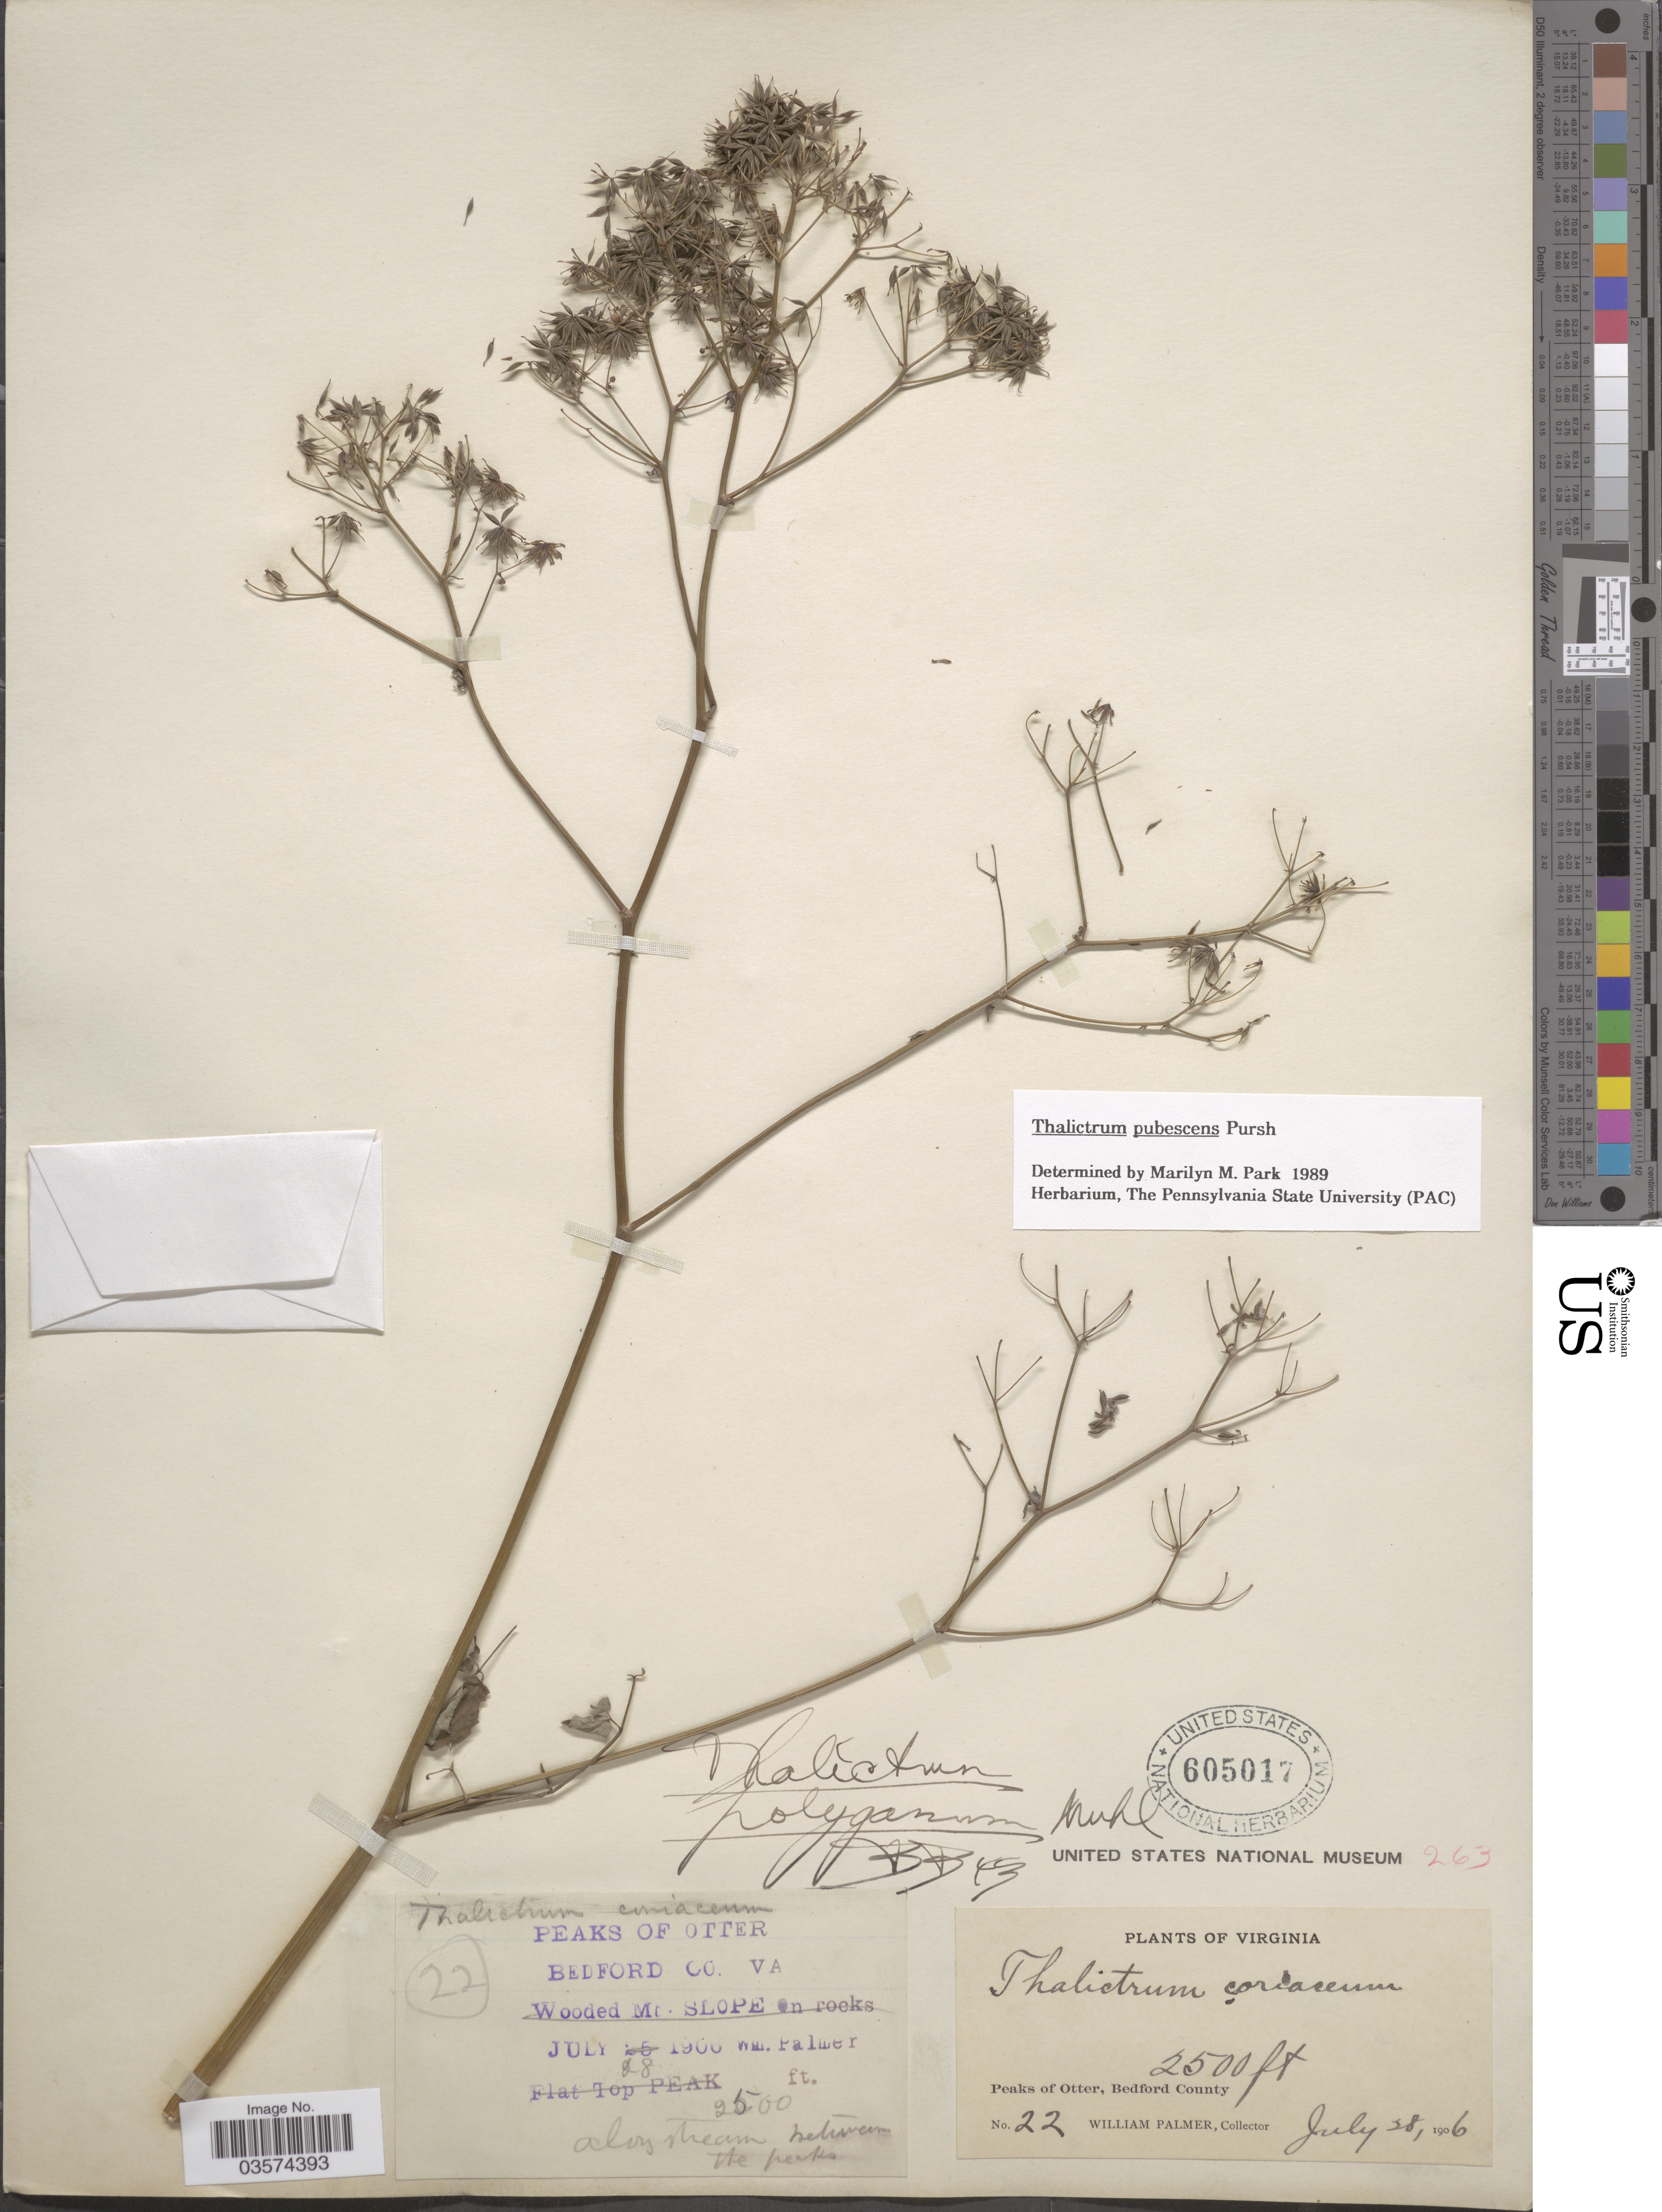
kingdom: Plantae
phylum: Tracheophyta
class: Magnoliopsida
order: Ranunculales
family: Ranunculaceae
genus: Thalictrum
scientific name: Thalictrum pubescens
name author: Pursh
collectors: W. Palmer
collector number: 22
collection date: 1906-07-28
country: United States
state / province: Virginia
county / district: Bedford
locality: Peaks of Otter, Bedford County. Along stream between the peaks.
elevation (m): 762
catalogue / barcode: US 605017